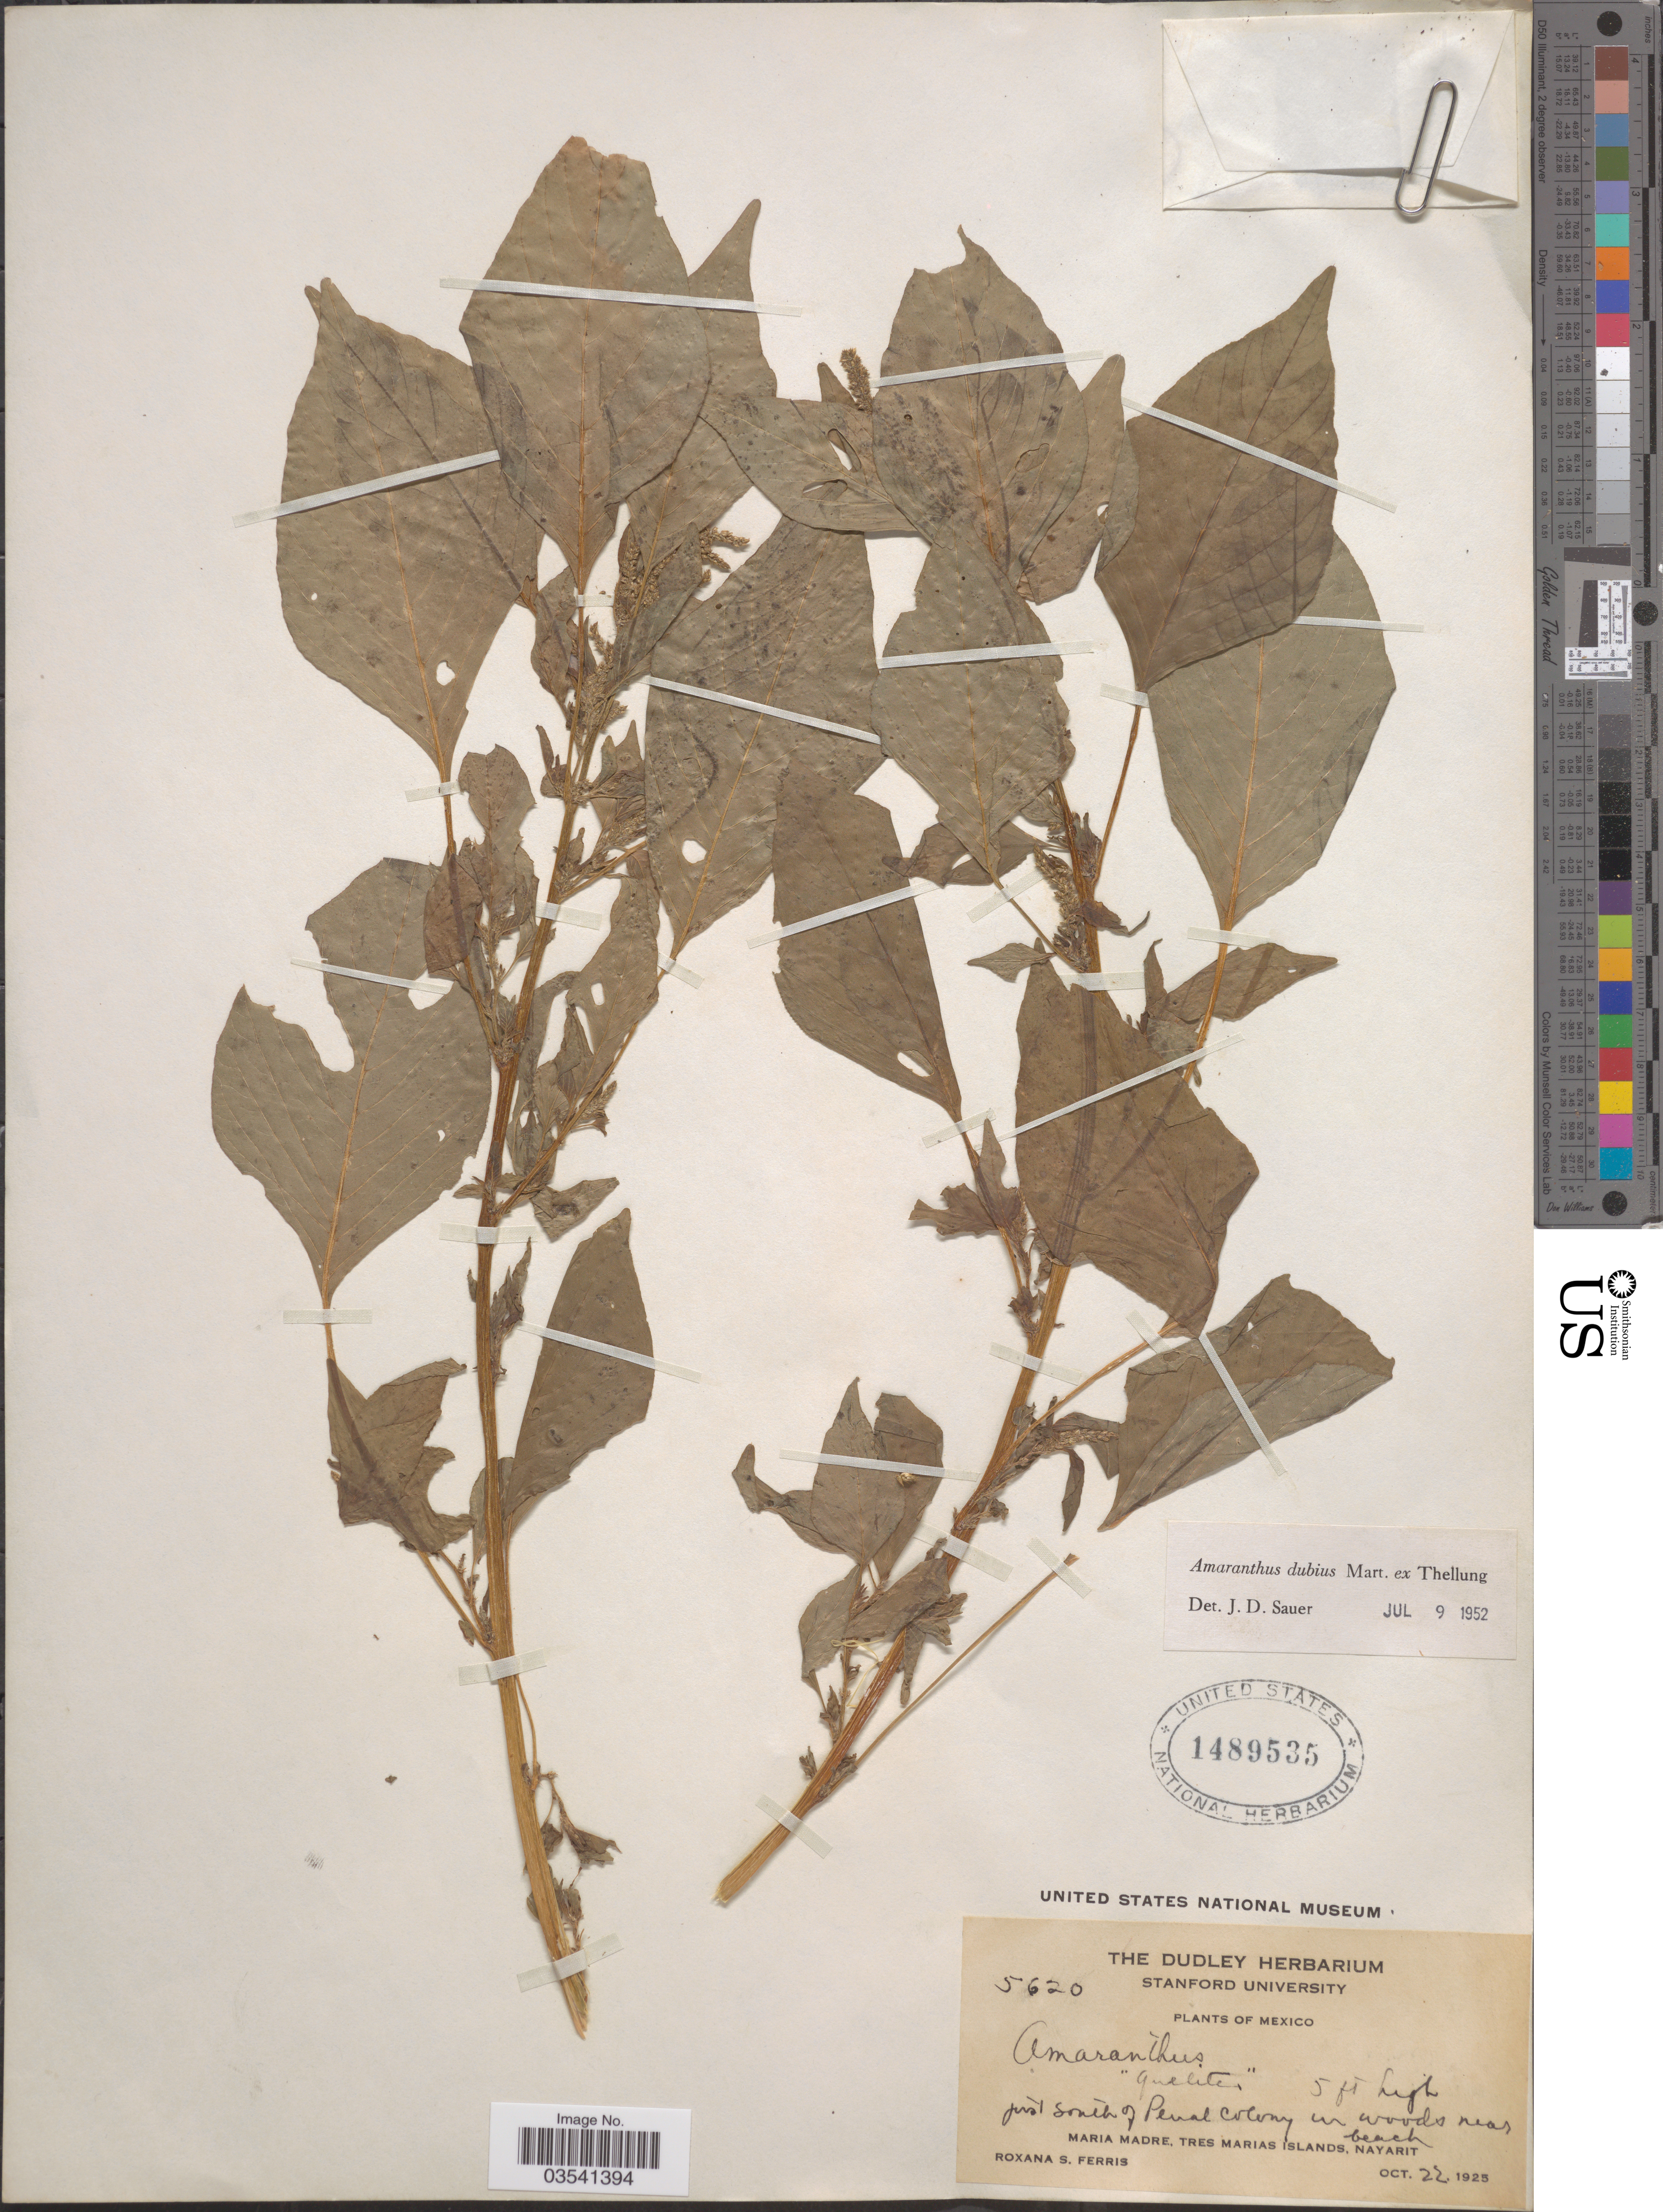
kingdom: Plantae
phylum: Tracheophyta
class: Magnoliopsida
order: Caryophyllales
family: Amaranthaceae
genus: Amaranthus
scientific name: Amaranthus dubius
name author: Mart. ex Thell.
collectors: R. S. Ferris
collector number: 5620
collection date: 1925-10-22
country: Mexico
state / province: Nayarit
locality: Just south of Penal Colony in woods near beach. Maria Madre, Tres Marias Islands.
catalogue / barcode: US 1489535